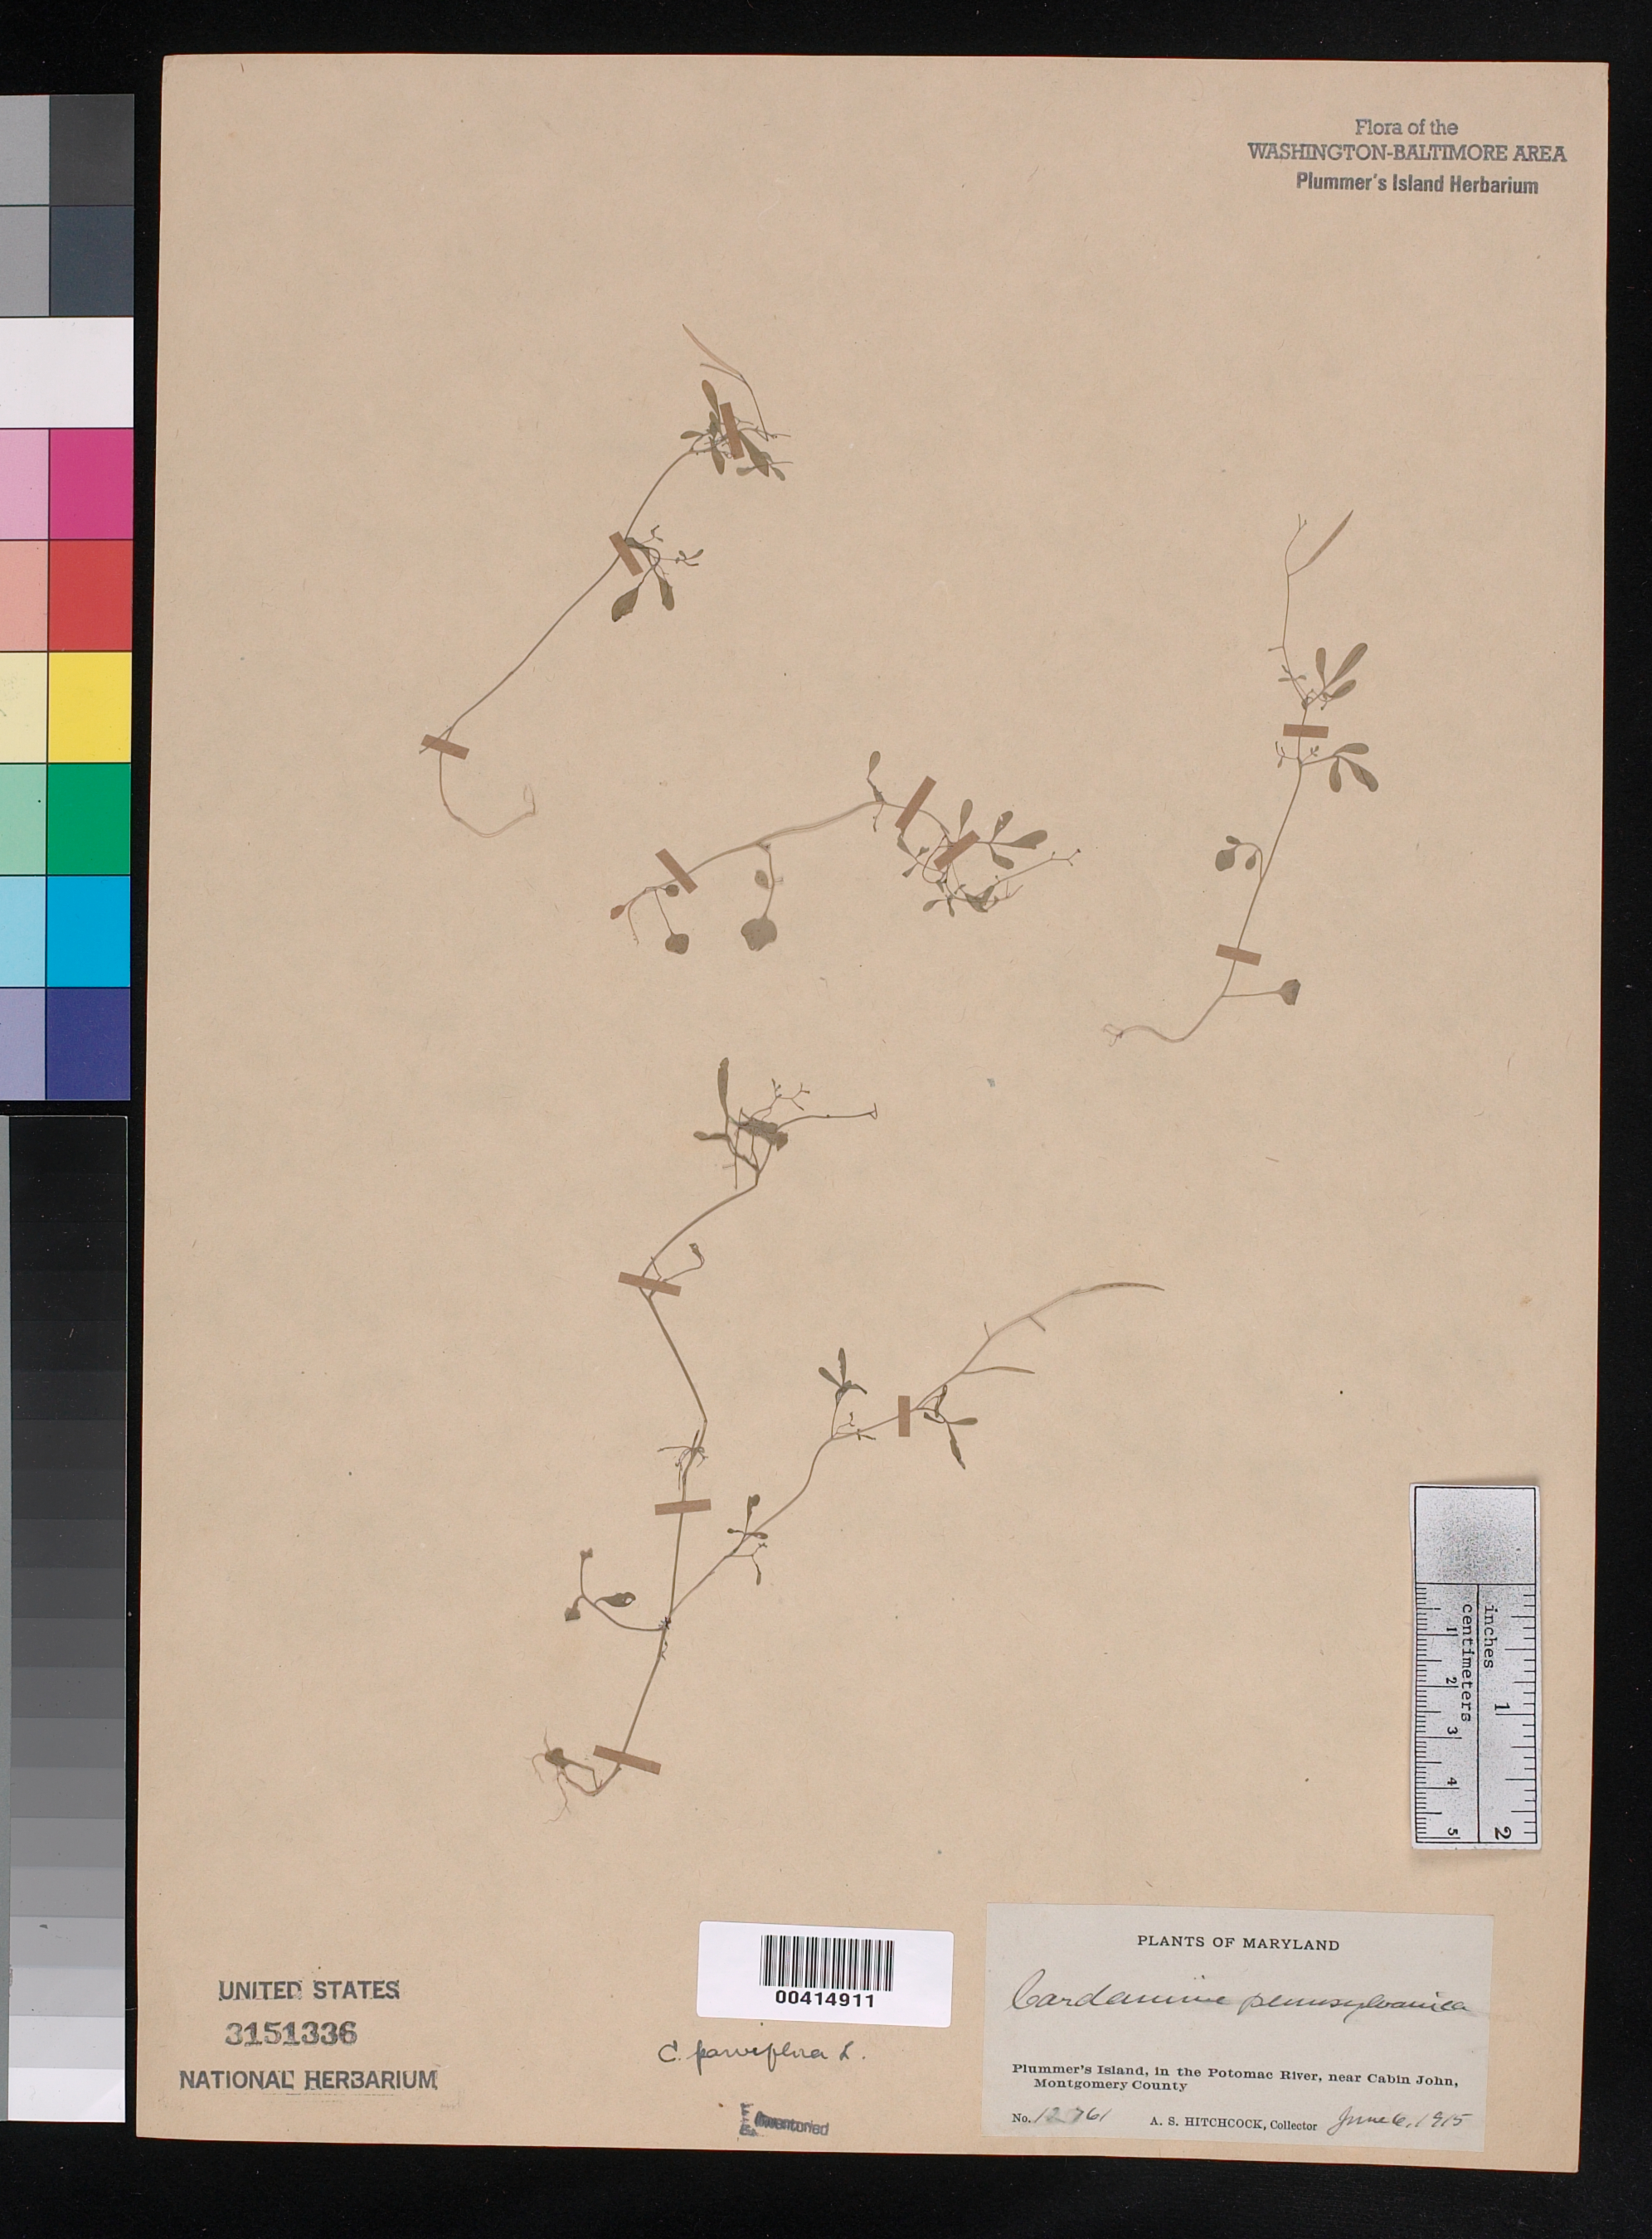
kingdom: Plantae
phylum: Tracheophyta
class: Magnoliopsida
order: Brassicales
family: Brassicaceae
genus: Cardamine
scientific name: Cardamine parviflora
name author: L.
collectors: A. S. Hitchcock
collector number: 12761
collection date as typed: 06 Jun 1915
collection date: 1915-06-06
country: United States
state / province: Maryland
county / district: Montgomery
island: Plummers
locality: Plummer's Island C. & O. Canal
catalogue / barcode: US 3151336